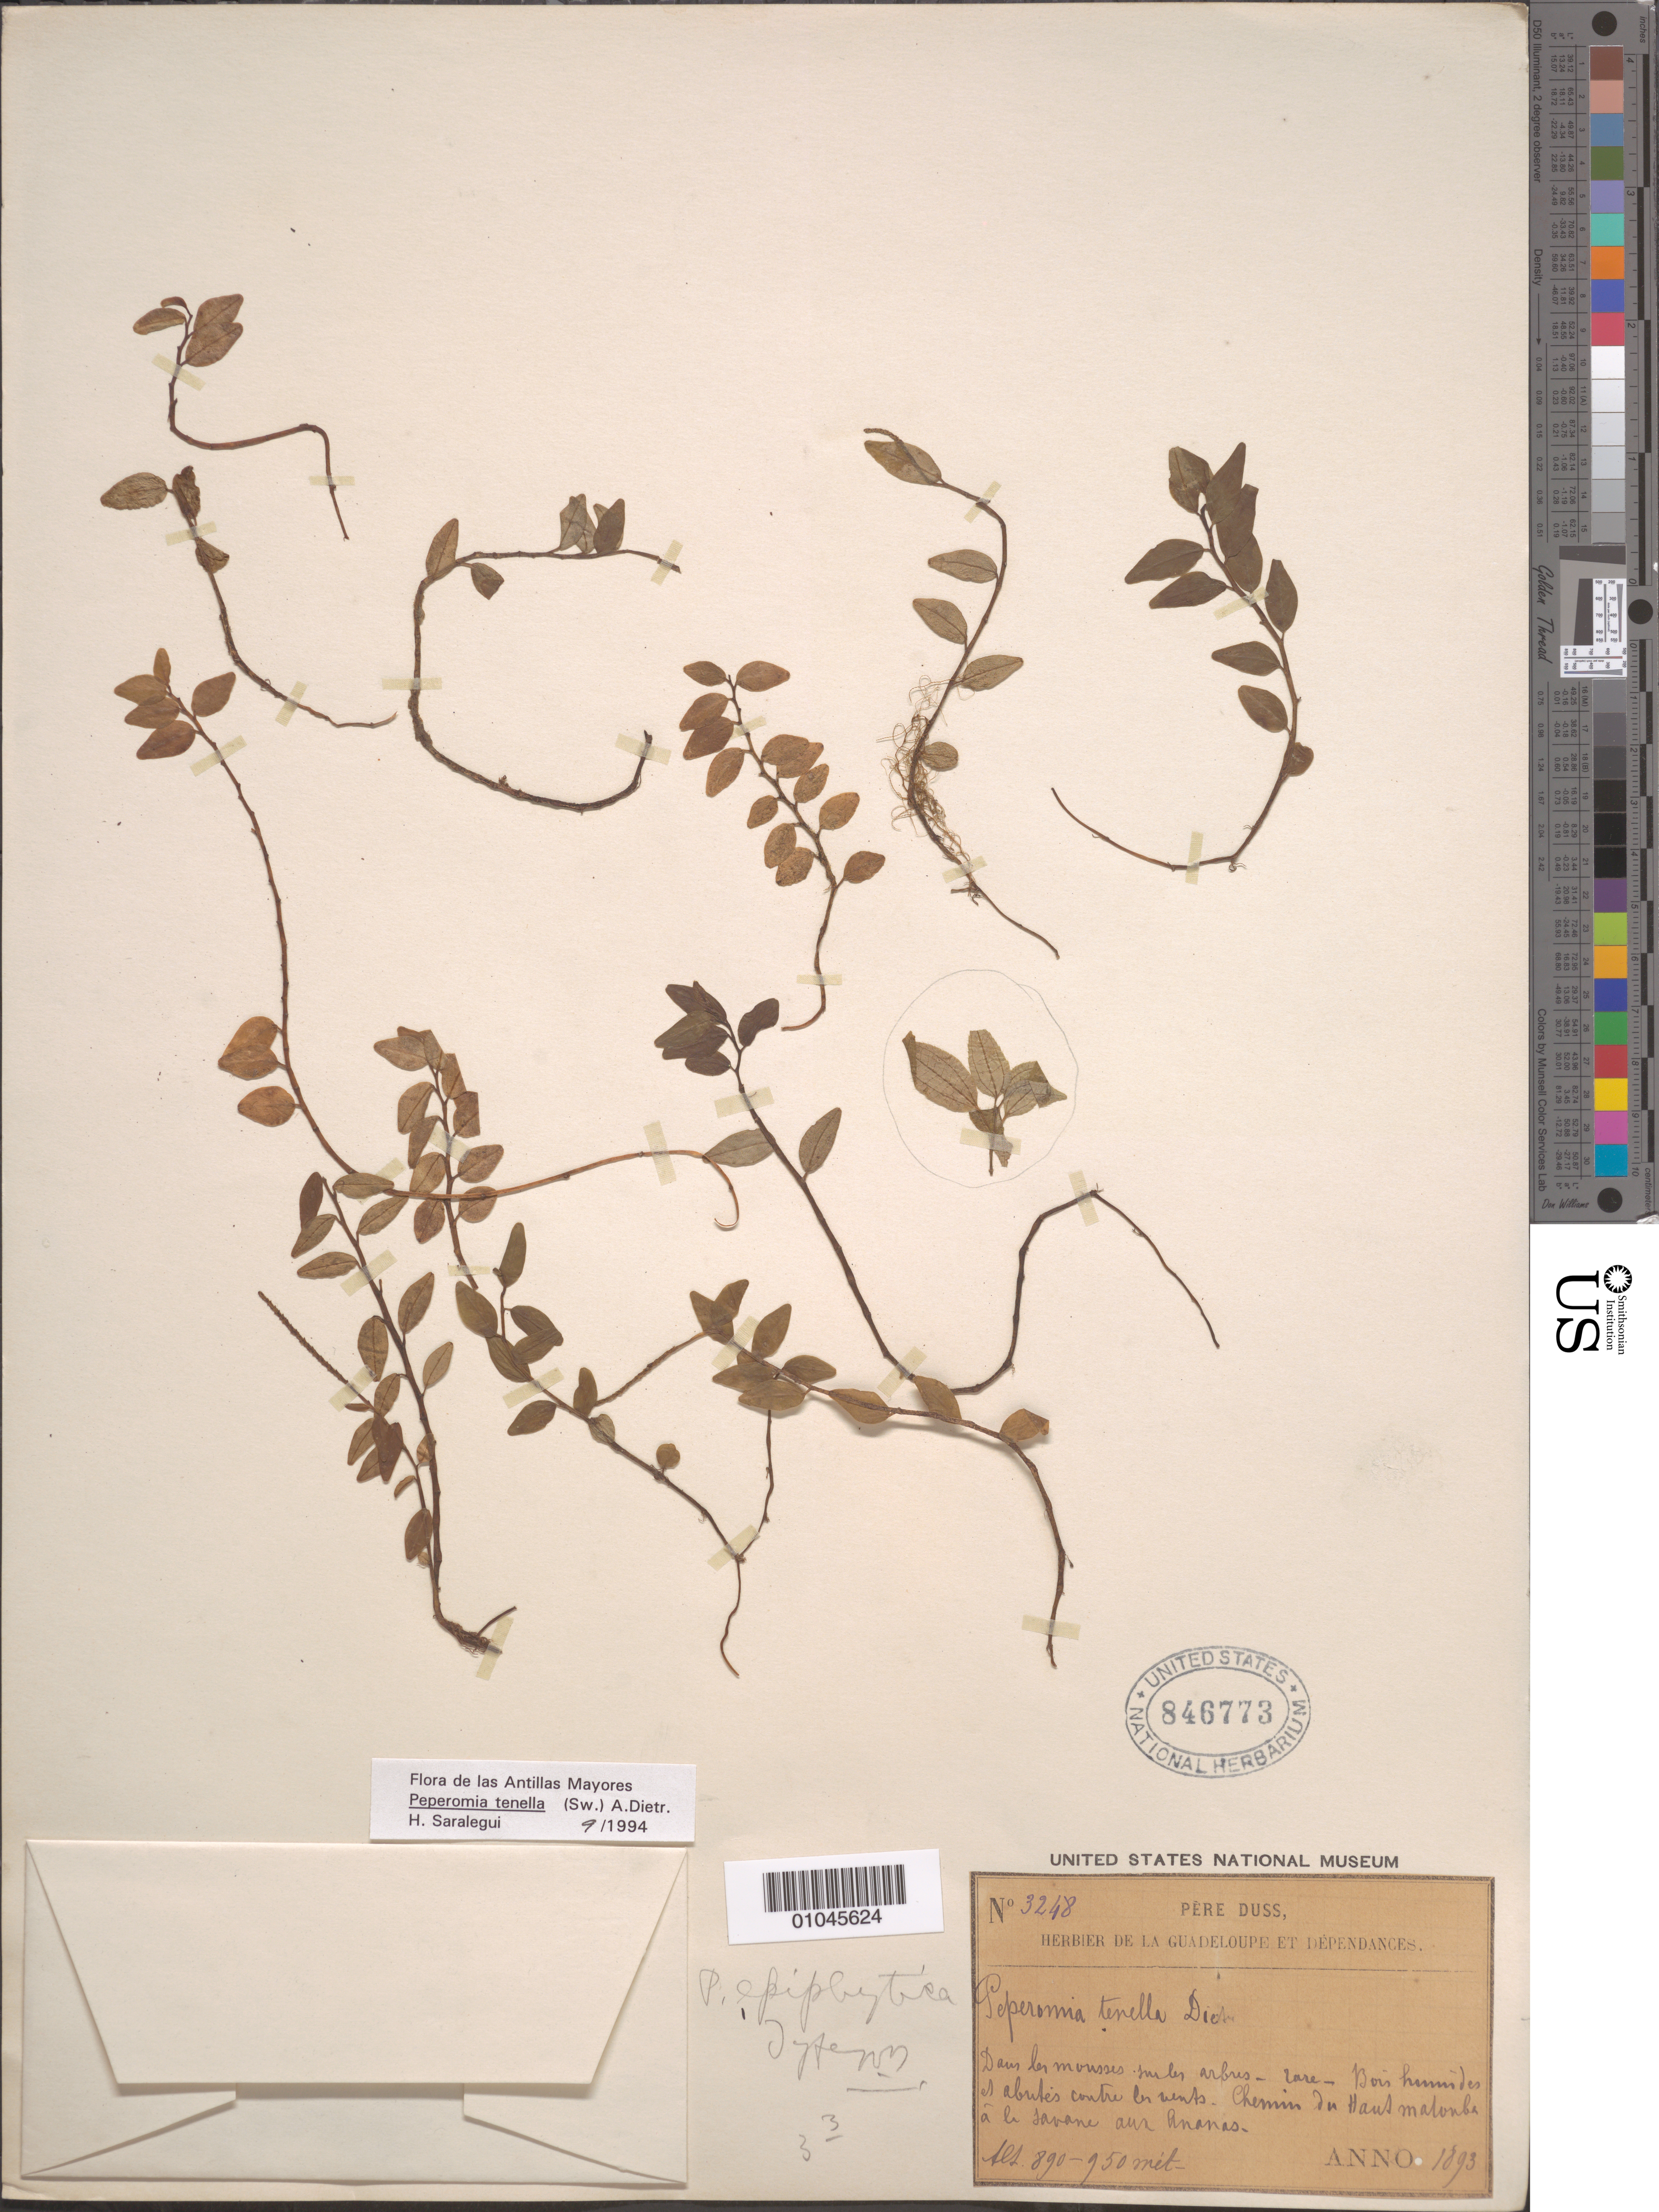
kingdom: Plantae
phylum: Tracheophyta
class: Magnoliopsida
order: Piperales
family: Piperaceae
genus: Peperomia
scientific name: Peperomia tenella var. tenella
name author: (Sw.) A. Dietr.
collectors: Père Duss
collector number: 3248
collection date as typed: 1893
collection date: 1893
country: Guadeloupe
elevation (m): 890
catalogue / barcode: US 846773